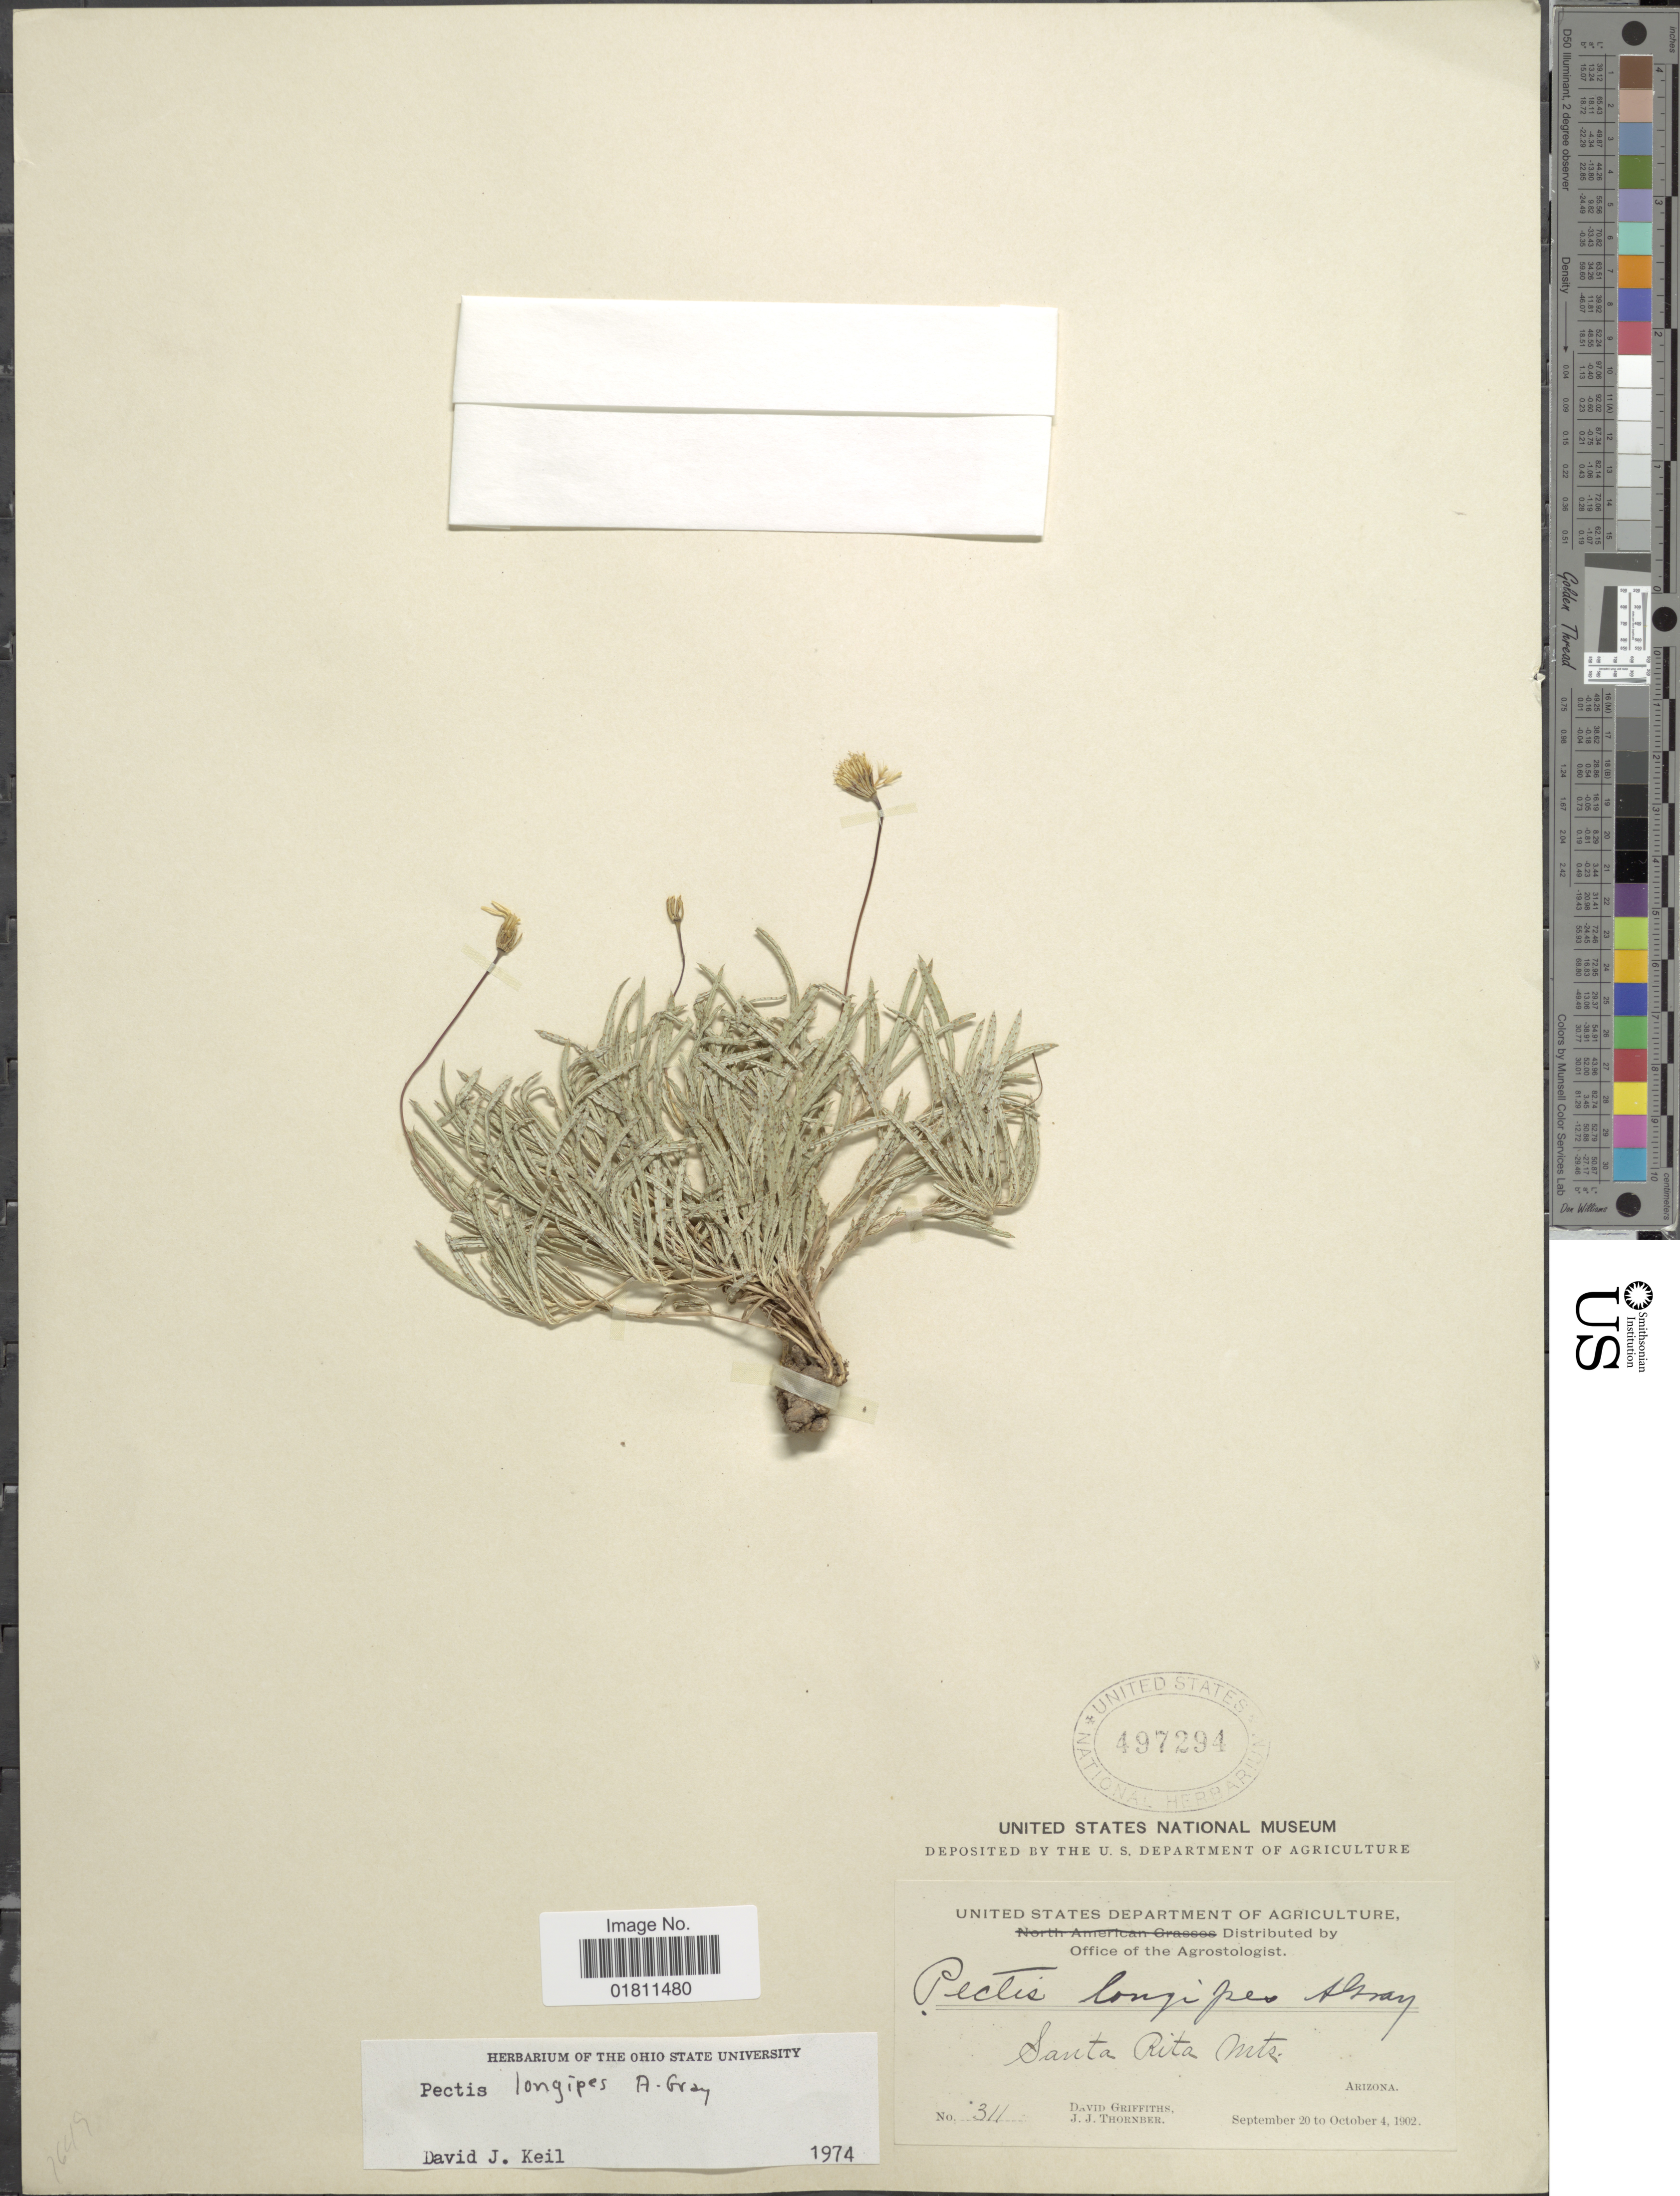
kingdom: Plantae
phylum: Tracheophyta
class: Magnoliopsida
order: Asterales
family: Asteraceae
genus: Pectis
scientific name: Pectis longipes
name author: A. Gray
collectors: D. Griffiths & J. Thornber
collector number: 311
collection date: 1902-09-20/1902-10-04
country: United States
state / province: Arizona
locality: Santa Rita Mts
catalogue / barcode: US 497294